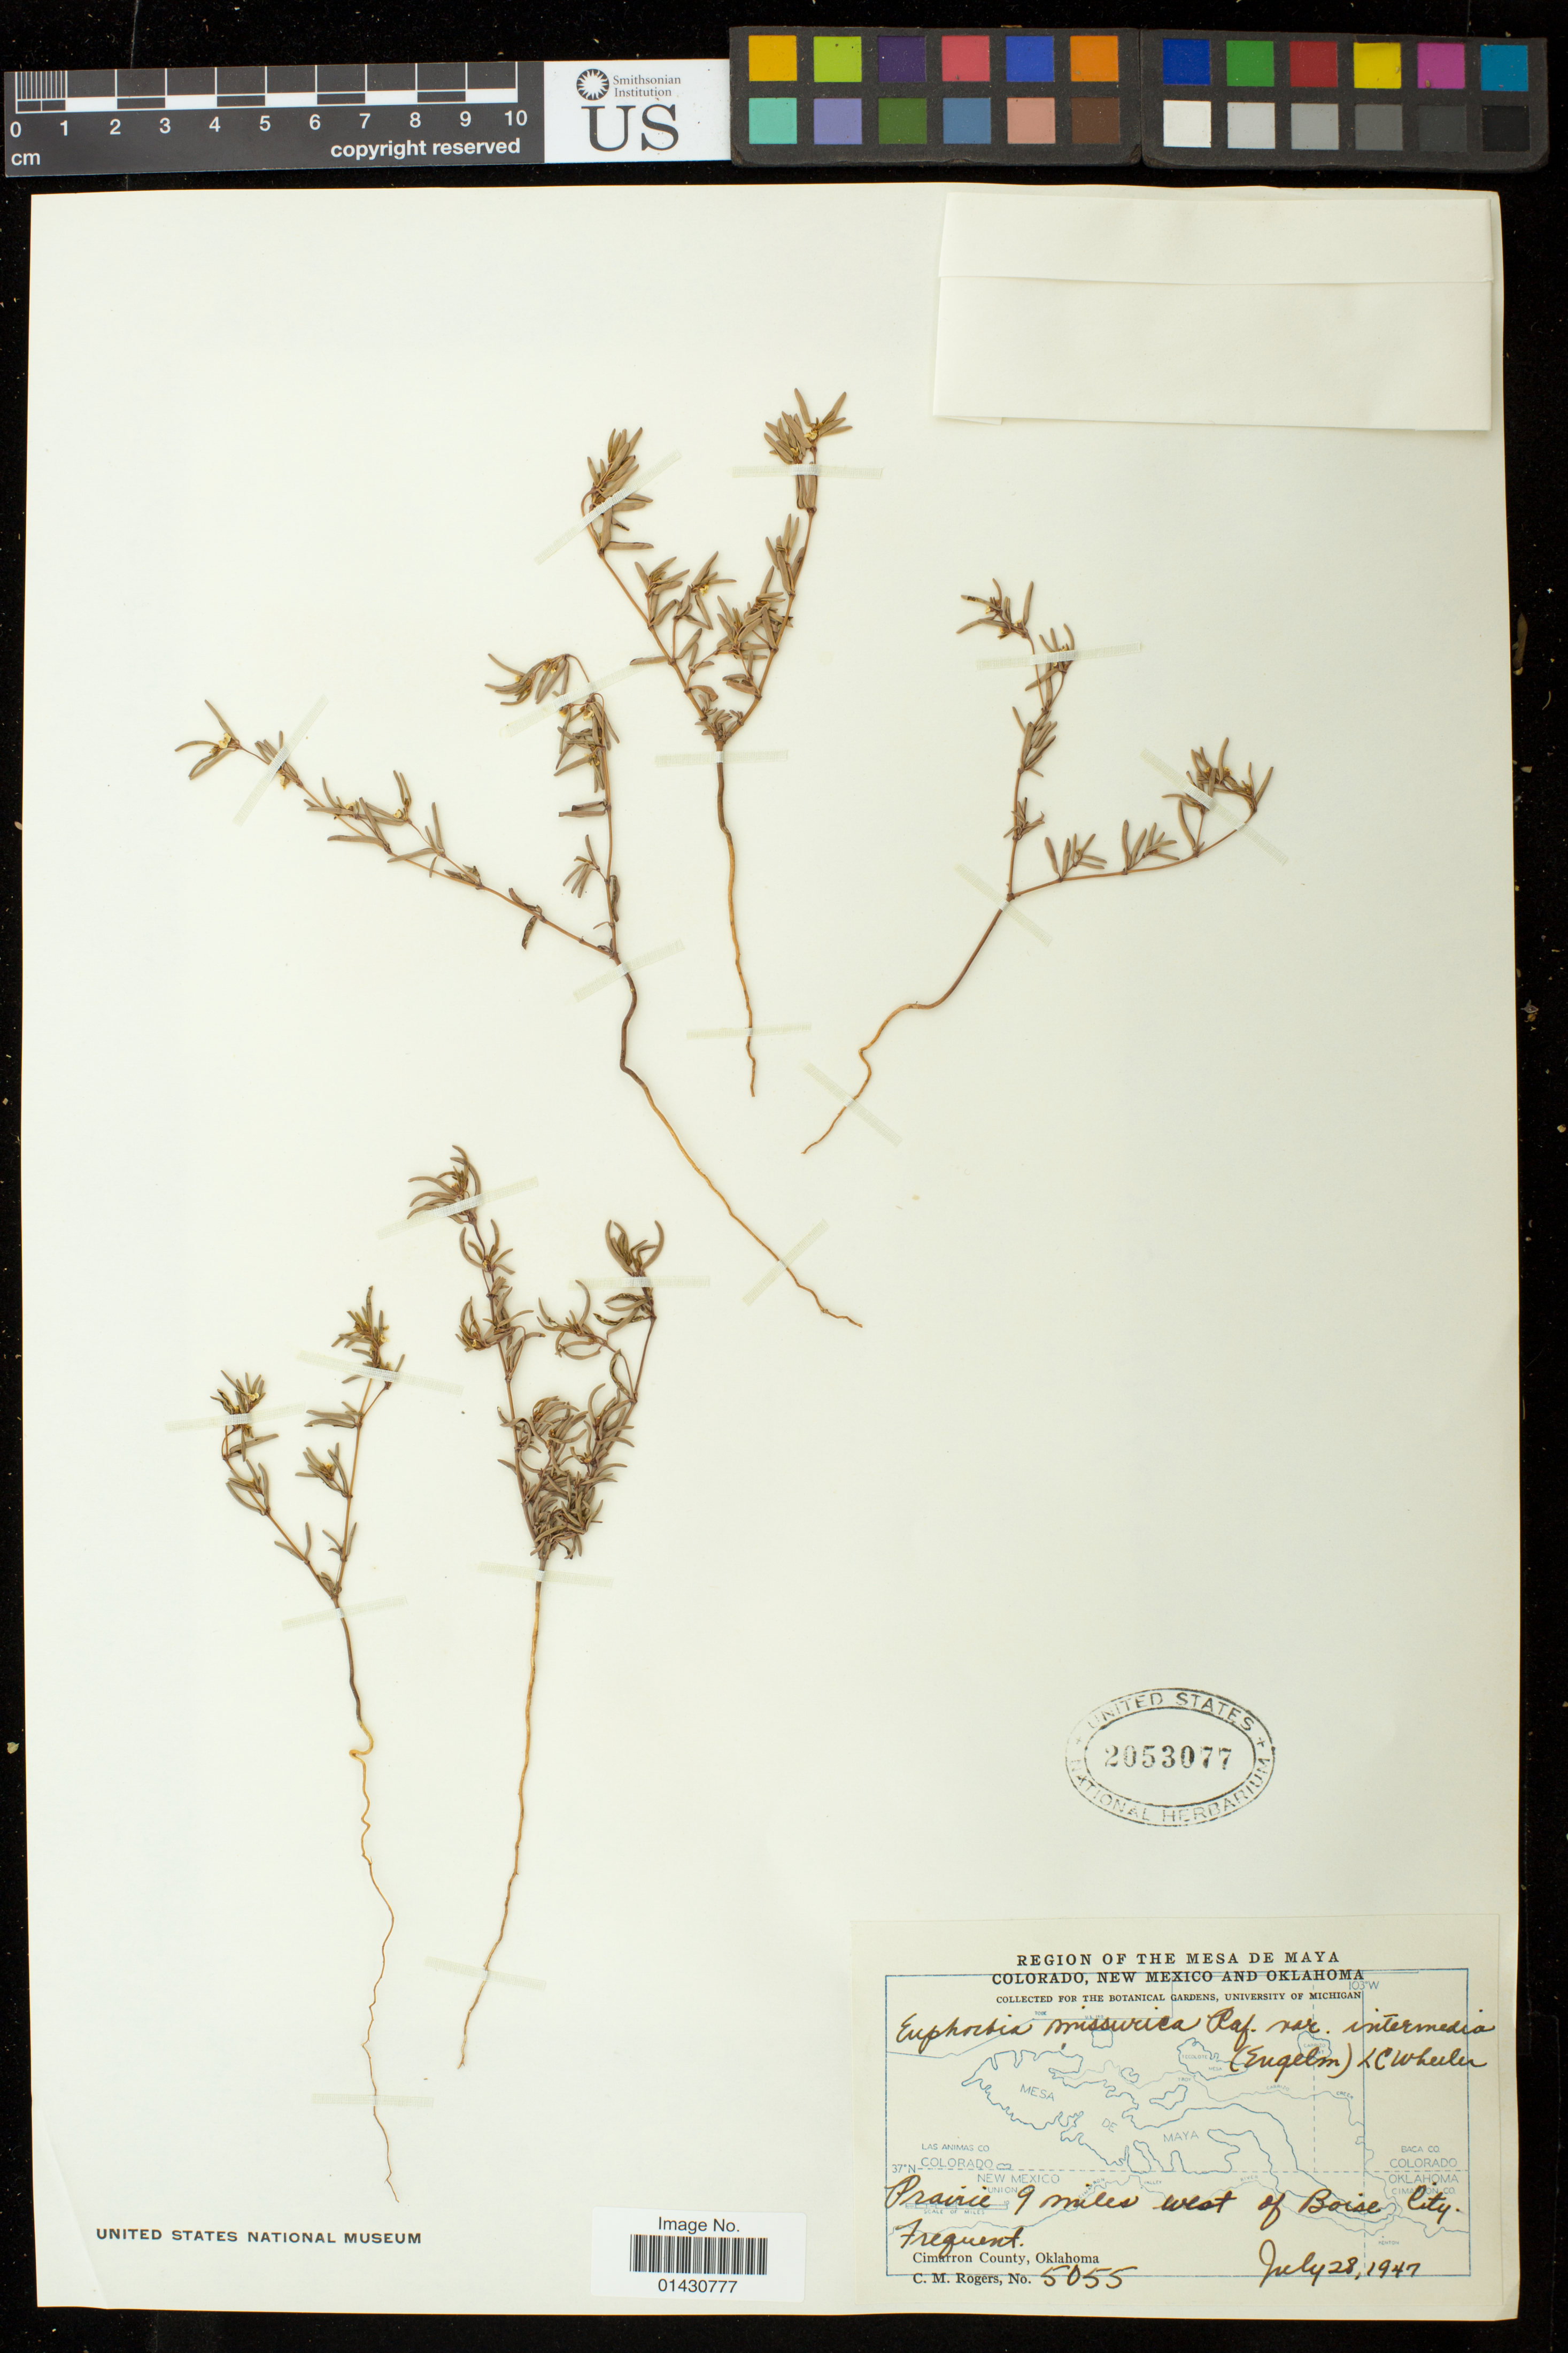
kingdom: Plantae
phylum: Tracheophyta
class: Magnoliopsida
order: Malpighiales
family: Euphorbiaceae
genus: Euphorbia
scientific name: Euphorbia missurica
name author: Raf.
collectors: C. M. Rogers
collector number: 5055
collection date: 1947-07-28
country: United States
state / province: Oklahoma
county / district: Cimarron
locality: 9 miles west of Boise City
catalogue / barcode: US 2053077